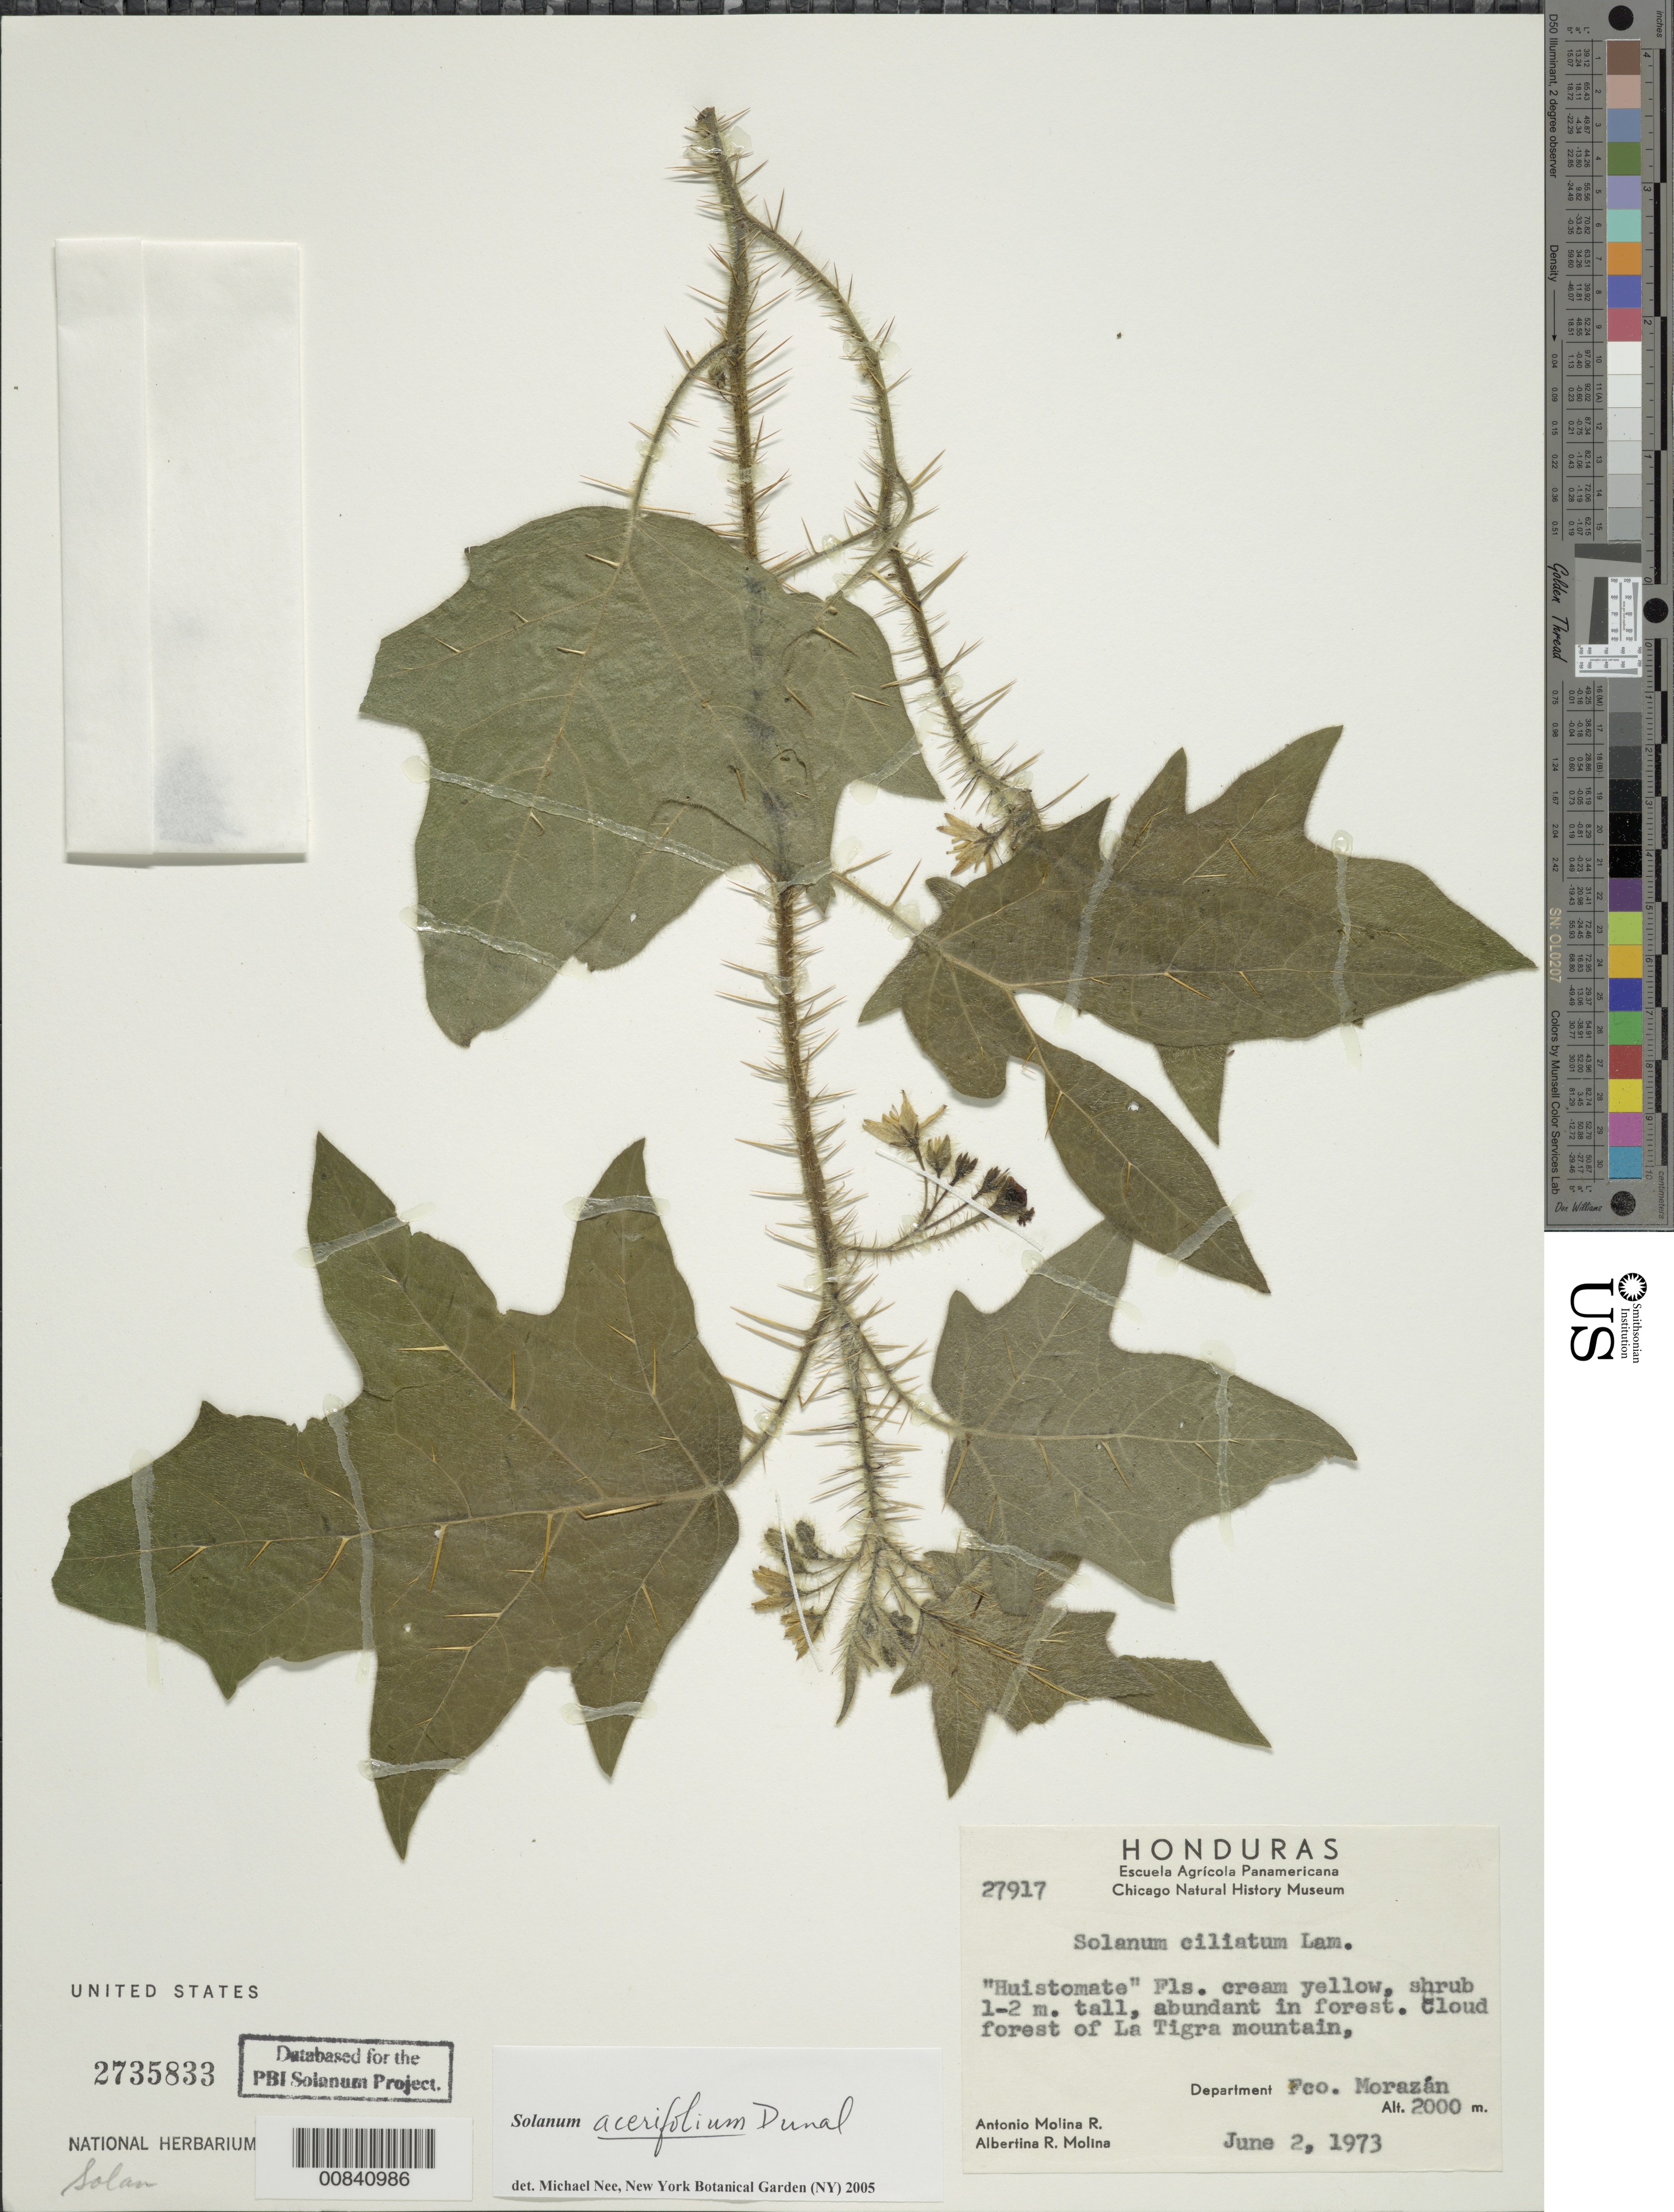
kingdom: Plantae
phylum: Tracheophyta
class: Magnoliopsida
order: Solanales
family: Solanaceae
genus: Solanum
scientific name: Solanum acerifolium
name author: Humb. & Bonpl. ex Dunal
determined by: Nee, Michael H.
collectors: A. Molina R. & A. Molina R.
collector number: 27917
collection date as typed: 2 Jun 1973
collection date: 1973-06-02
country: Honduras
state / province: Fco. Morazán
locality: La Tigra mountain.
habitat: Cloud forest.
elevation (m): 2000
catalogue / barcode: US 2735833